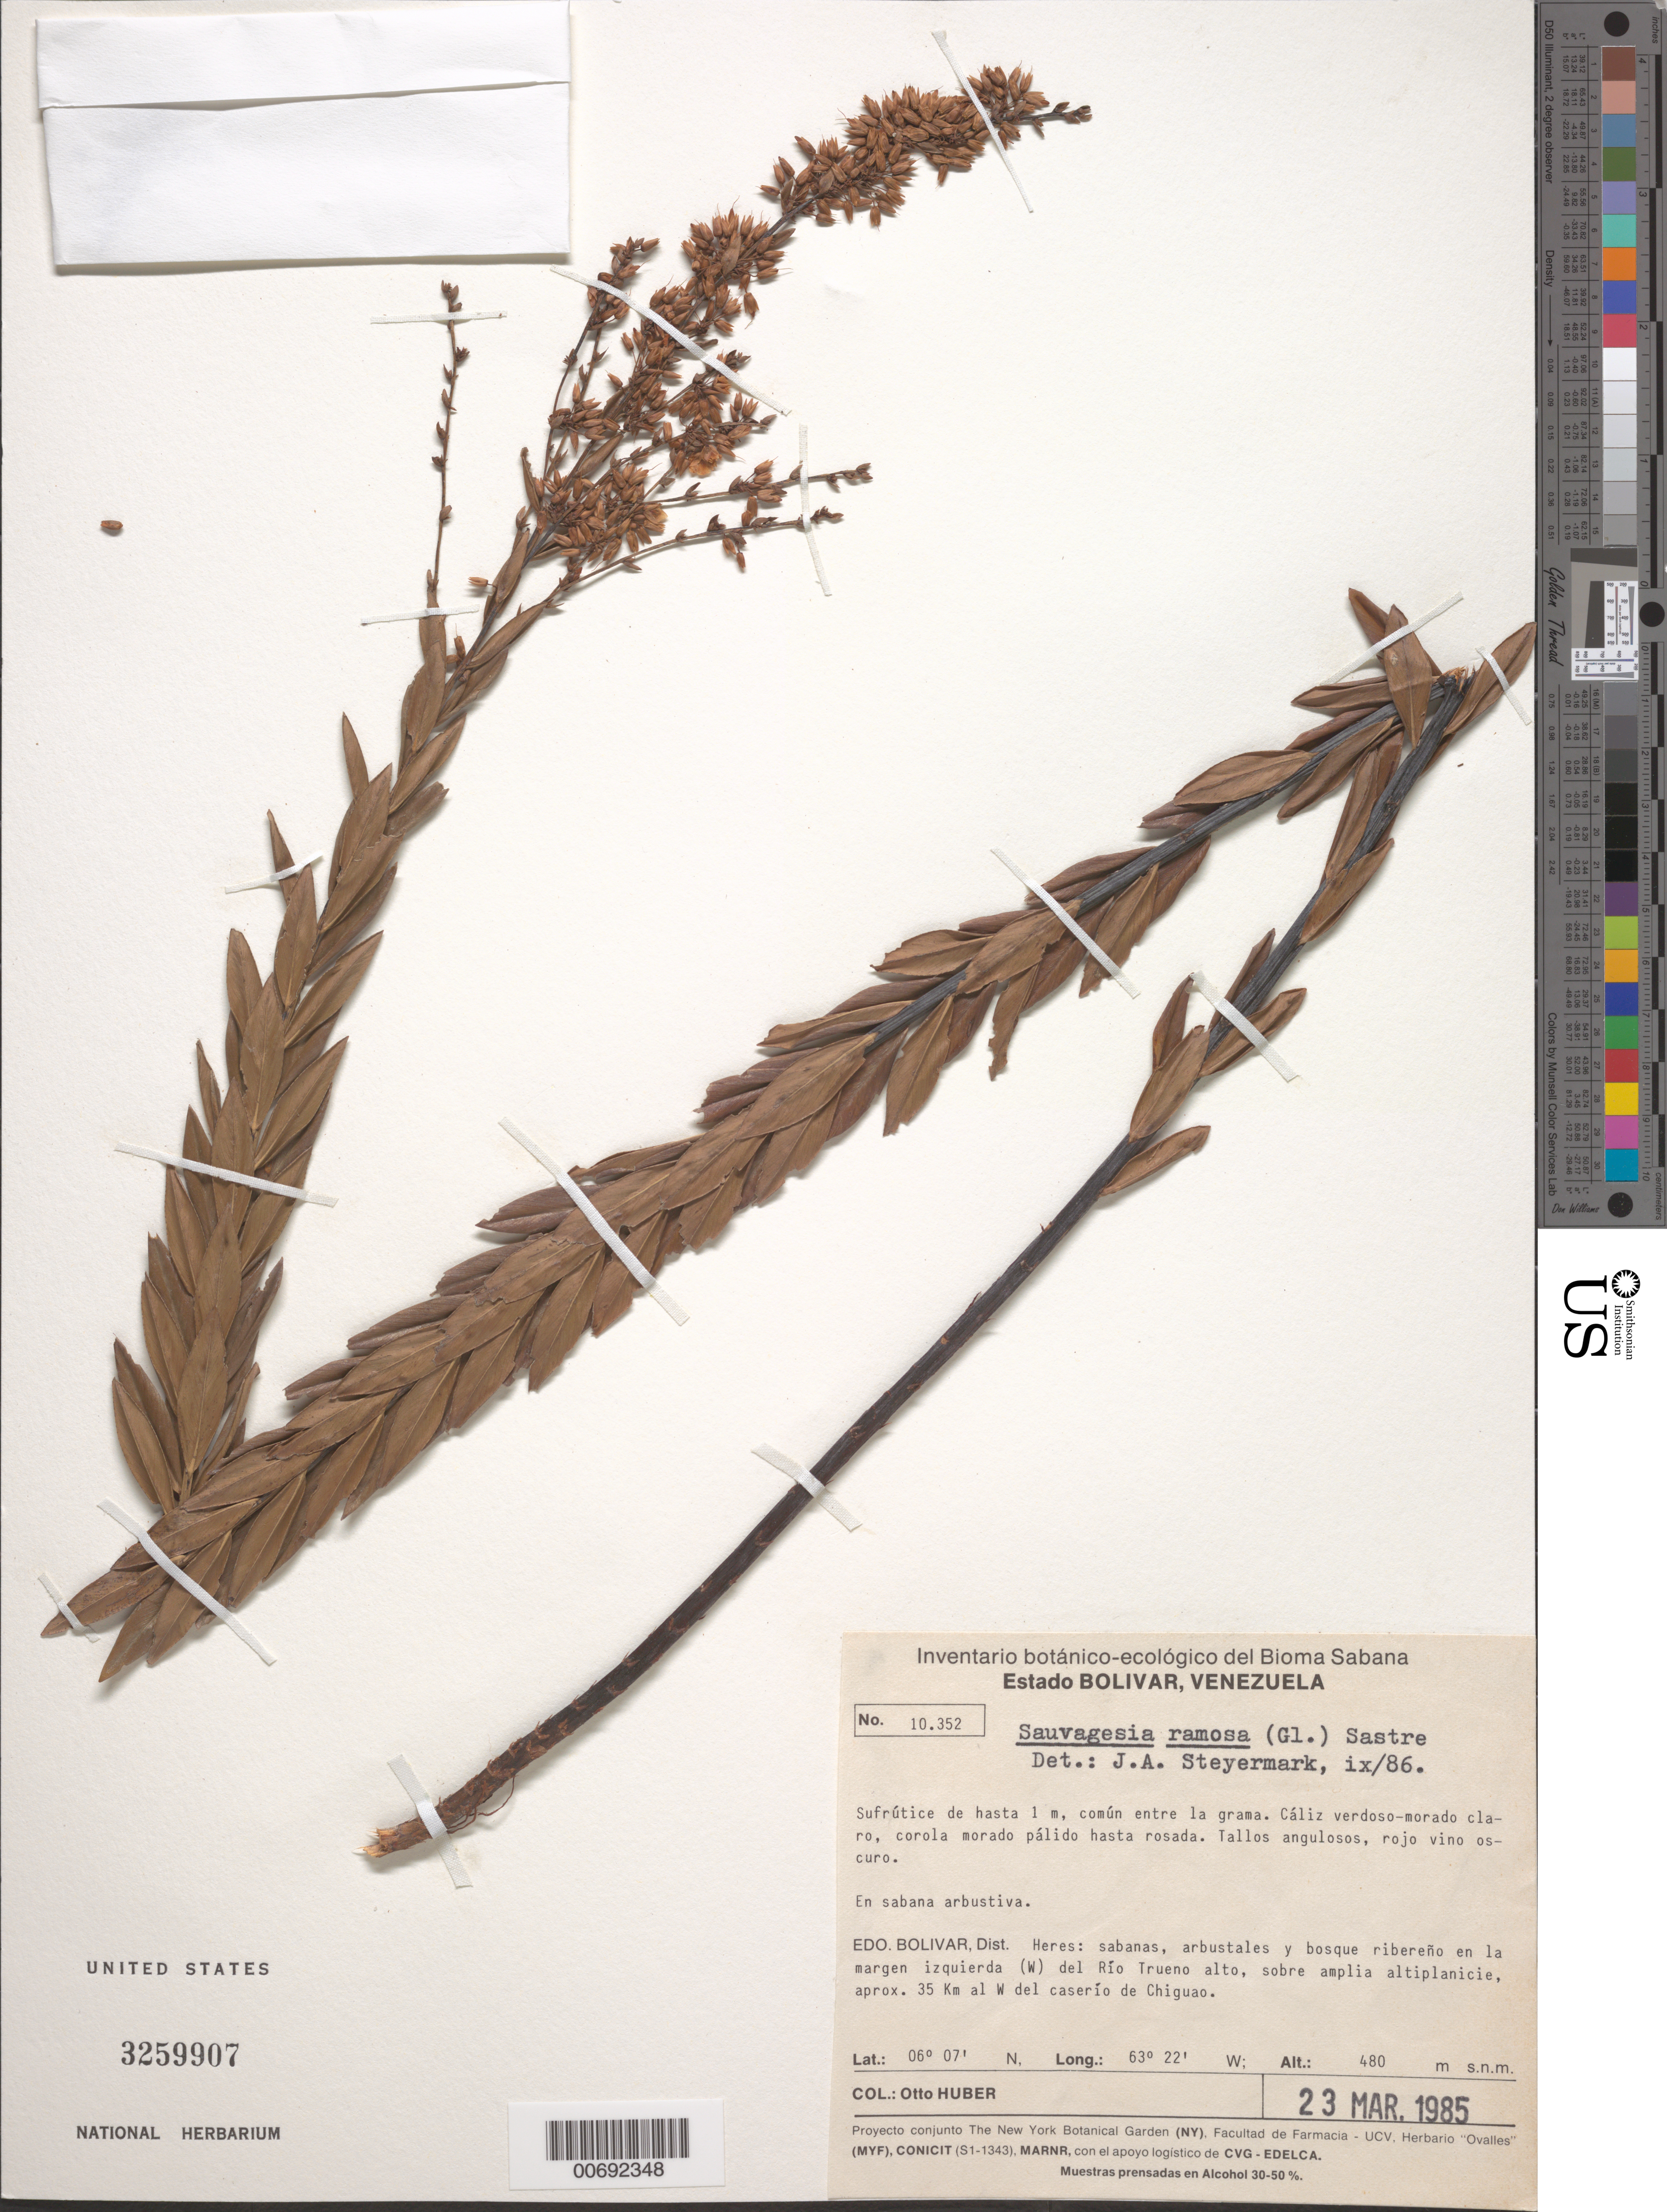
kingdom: Plantae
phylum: Tracheophyta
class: Magnoliopsida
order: Malpighiales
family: Ochnaceae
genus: Sauvagesia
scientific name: Sauvagesia ramosa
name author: (Gleason) Sastre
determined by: Steyermark, Julian A., (VEN)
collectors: O. Huber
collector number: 10352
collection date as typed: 23-Mar-85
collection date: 1985-03-23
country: Venezuela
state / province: Bolívar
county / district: Heres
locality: Río Trueno, 35 km W del caserío de Chiguao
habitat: Sabanna arbustive; entre la grama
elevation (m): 480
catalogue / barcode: US 3259907